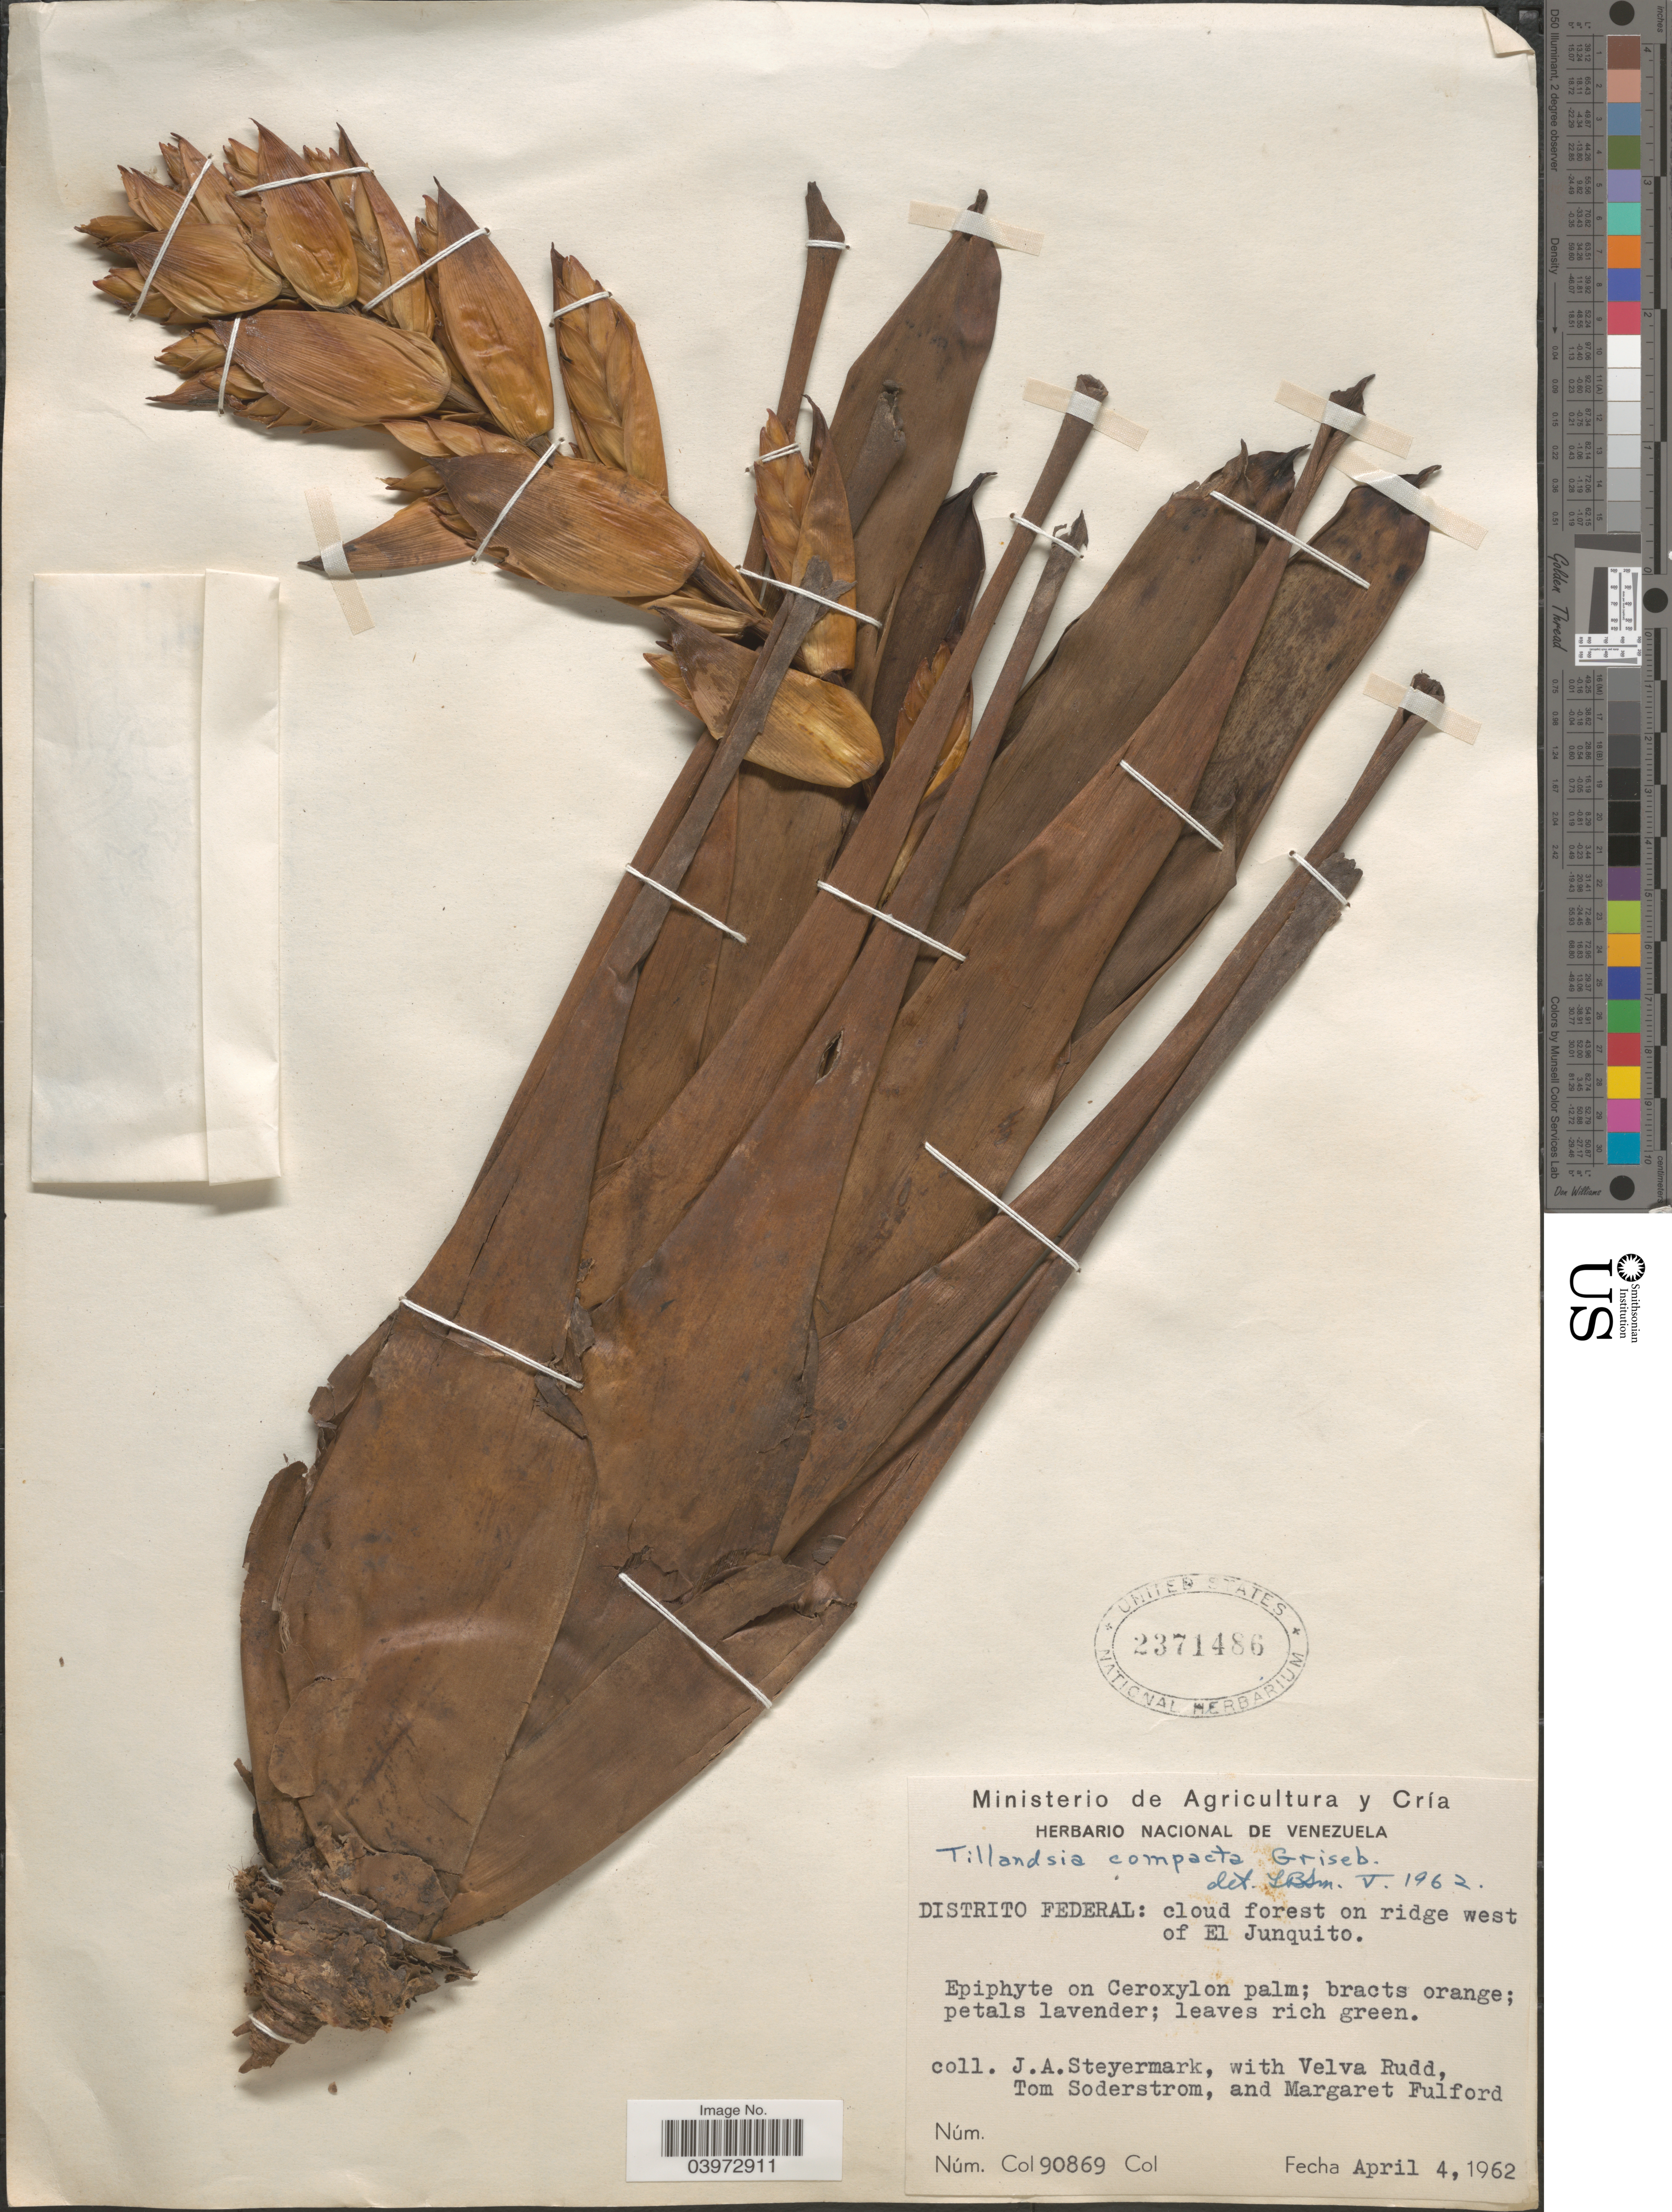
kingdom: Plantae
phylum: Tracheophyta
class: Liliopsida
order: Poales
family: Bromeliaceae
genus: Tillandsia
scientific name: Tillandsia compacta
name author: Griseb.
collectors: J. Steyermark, V. E. Rudd, T. R. Soderstrom & M. Fulford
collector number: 90869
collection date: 1962-04-04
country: Venezuela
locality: Distrito Federal: cloud forest on ridge west of El Junquito.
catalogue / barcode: US 2371486